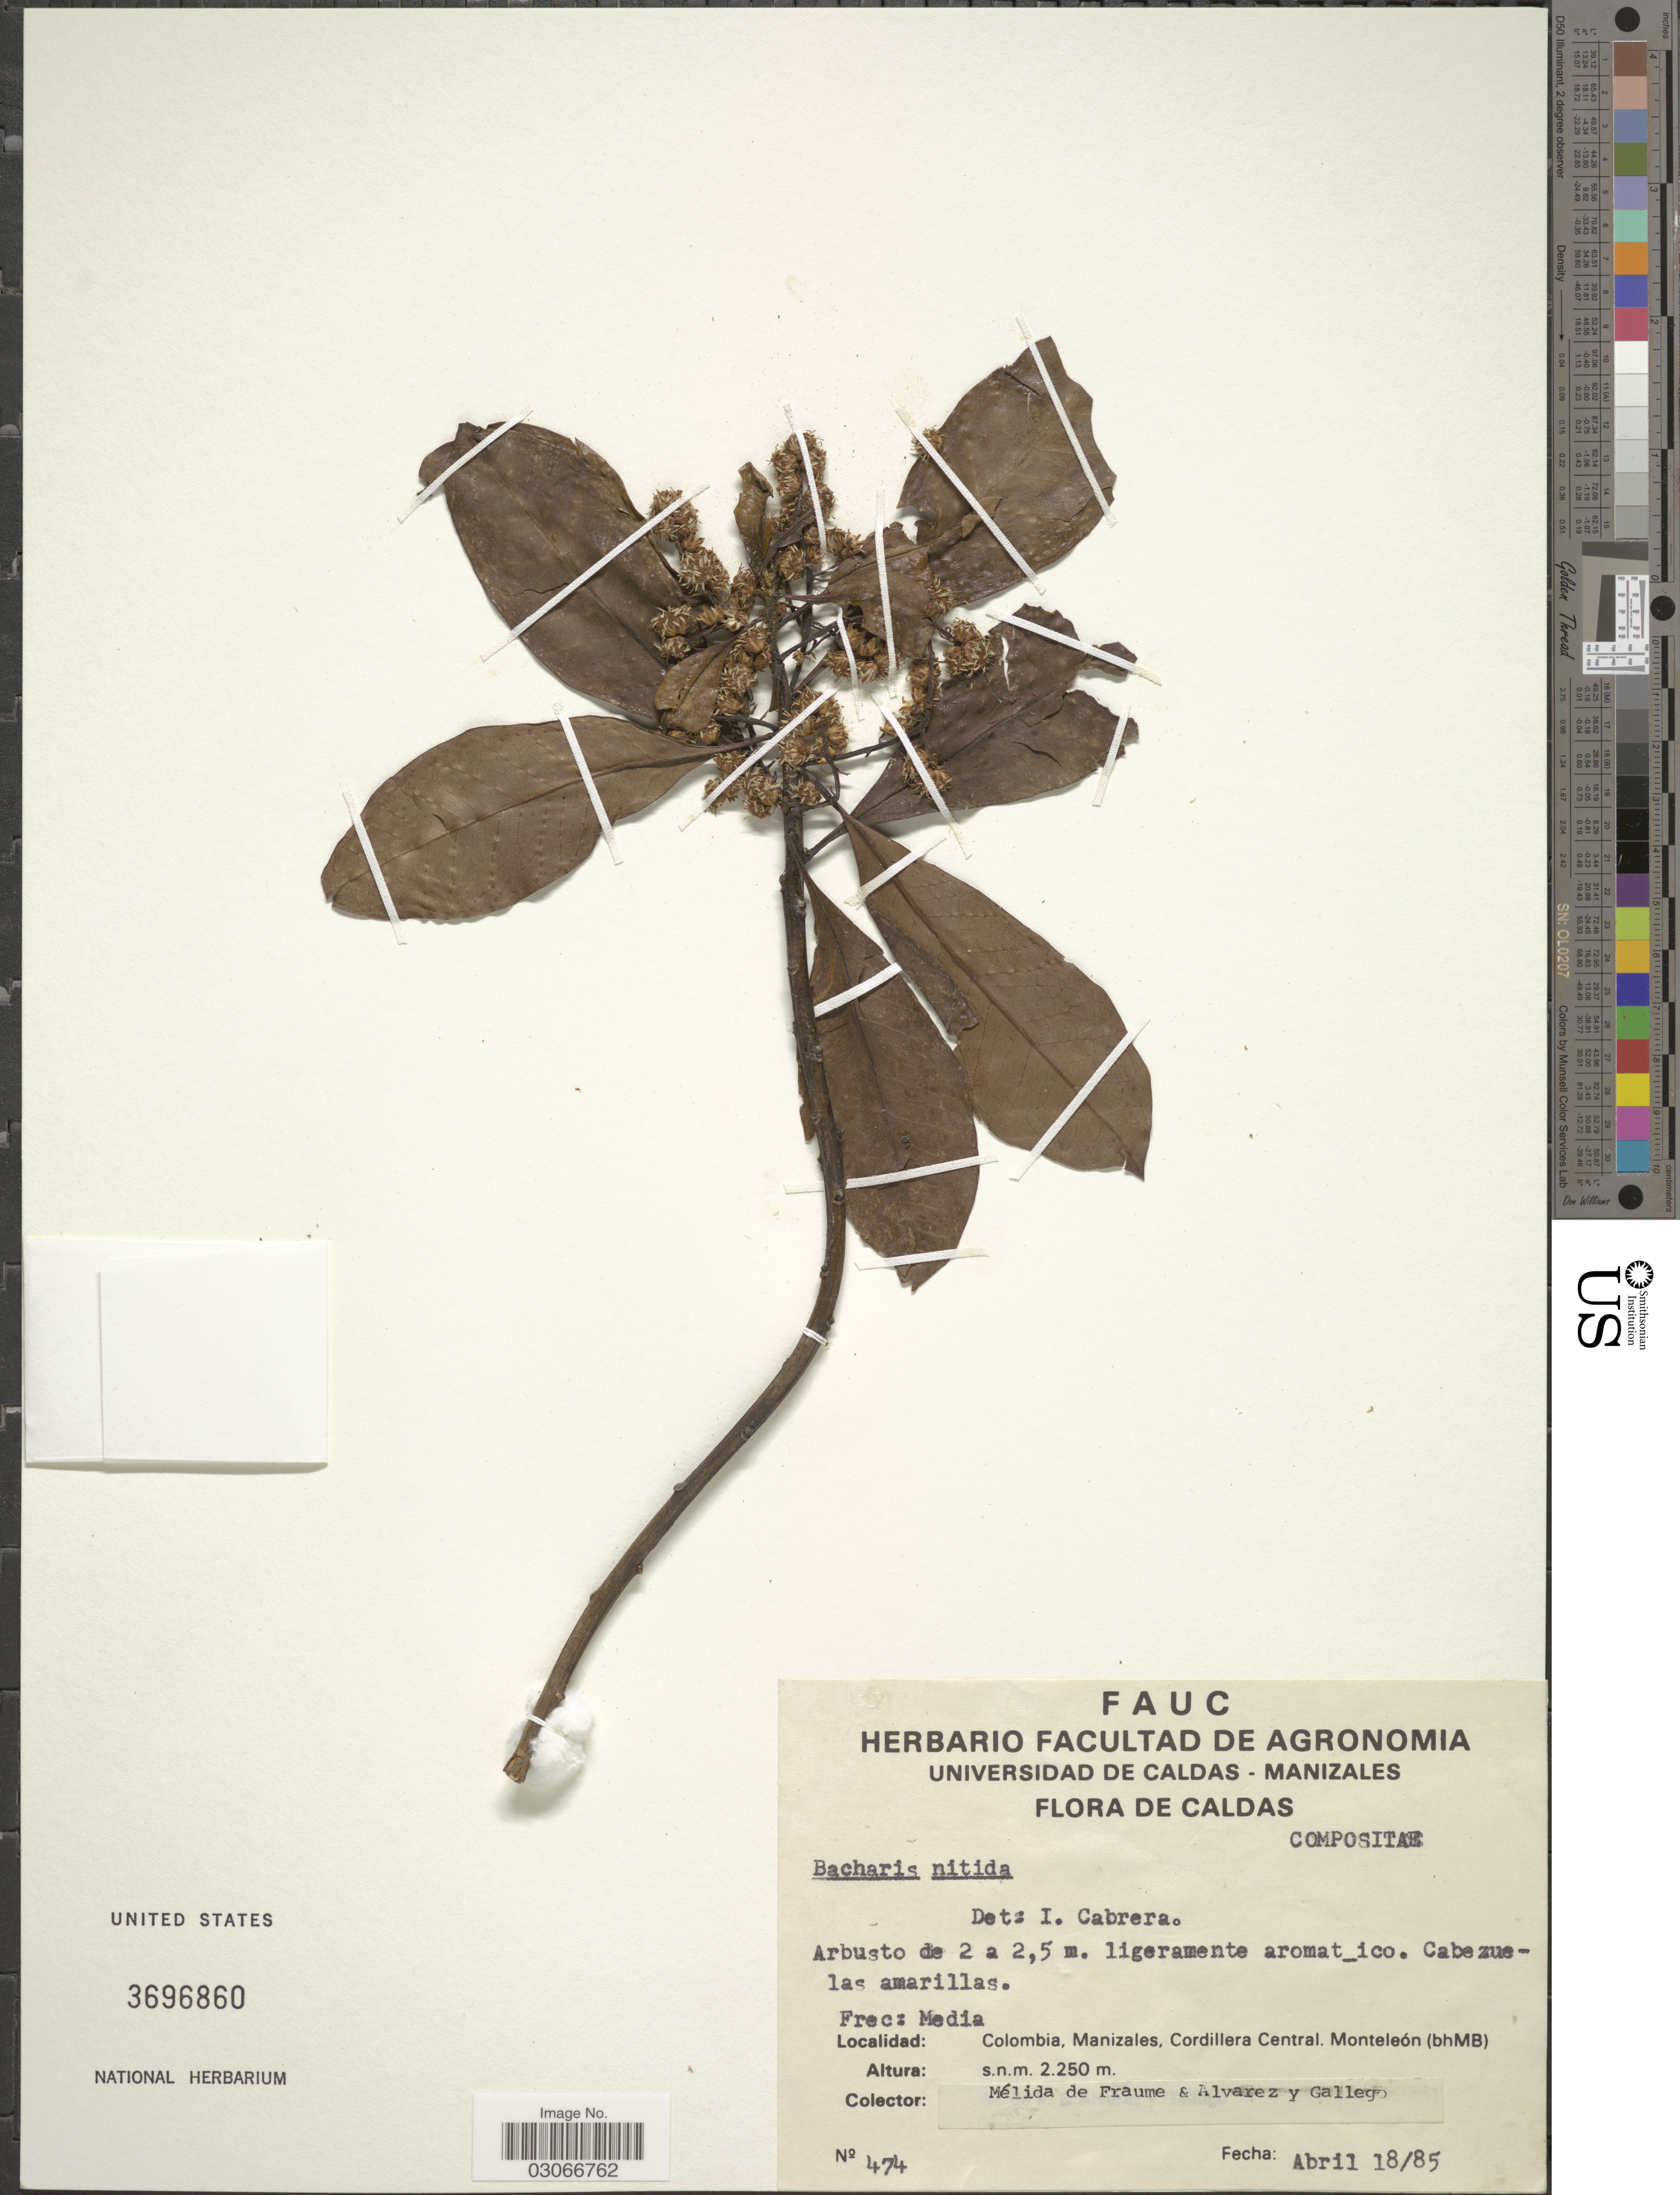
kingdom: Plantae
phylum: Tracheophyta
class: Magnoliopsida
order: Asterales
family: Asteraceae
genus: Baccharis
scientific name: Baccharis nitida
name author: (Ruiz & Pav.) Pers.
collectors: M. Fraume, Alvarez & -. Gallego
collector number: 474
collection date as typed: Transcribed d/m/y: 18/4/85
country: Colombia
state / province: Caldas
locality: Manizales, Cordillera Central. Monteleón (bhMB).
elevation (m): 2250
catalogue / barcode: US 3696860